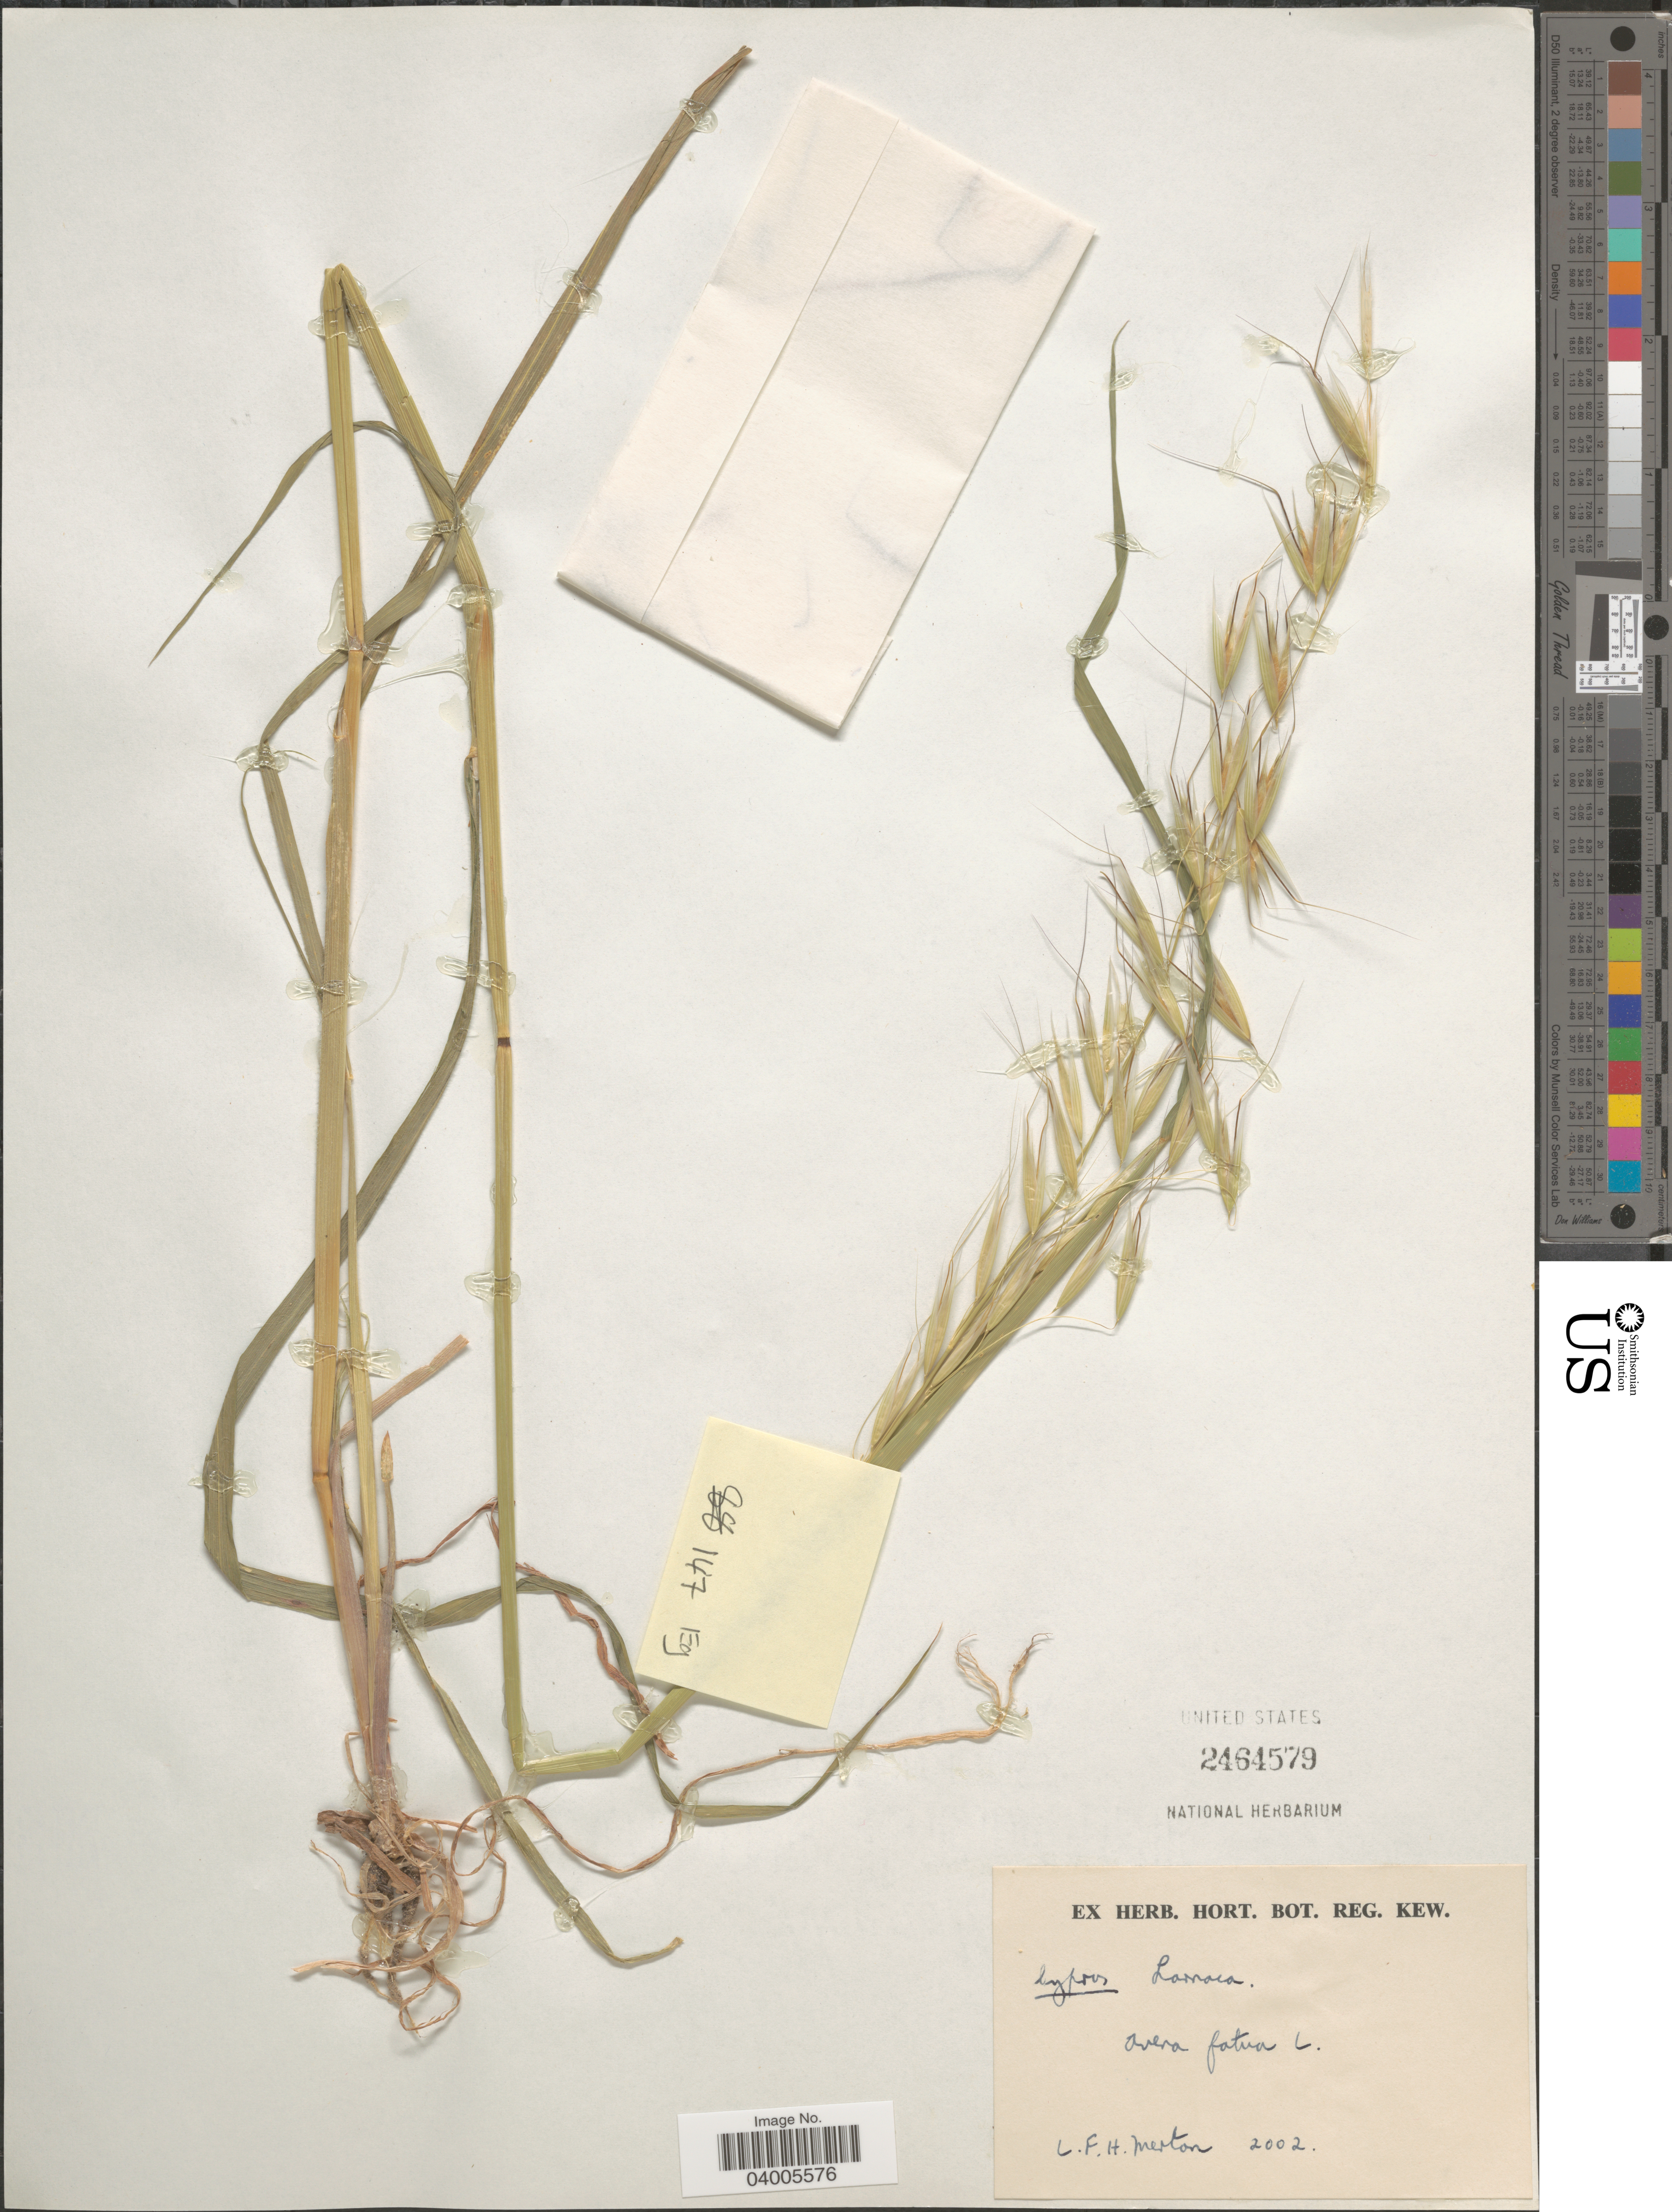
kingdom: Plantae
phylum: Tracheophyta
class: Liliopsida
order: Poales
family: Poaceae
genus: Avena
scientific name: Avena fatua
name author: L.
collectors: L. Merton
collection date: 2002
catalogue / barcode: US 2464579